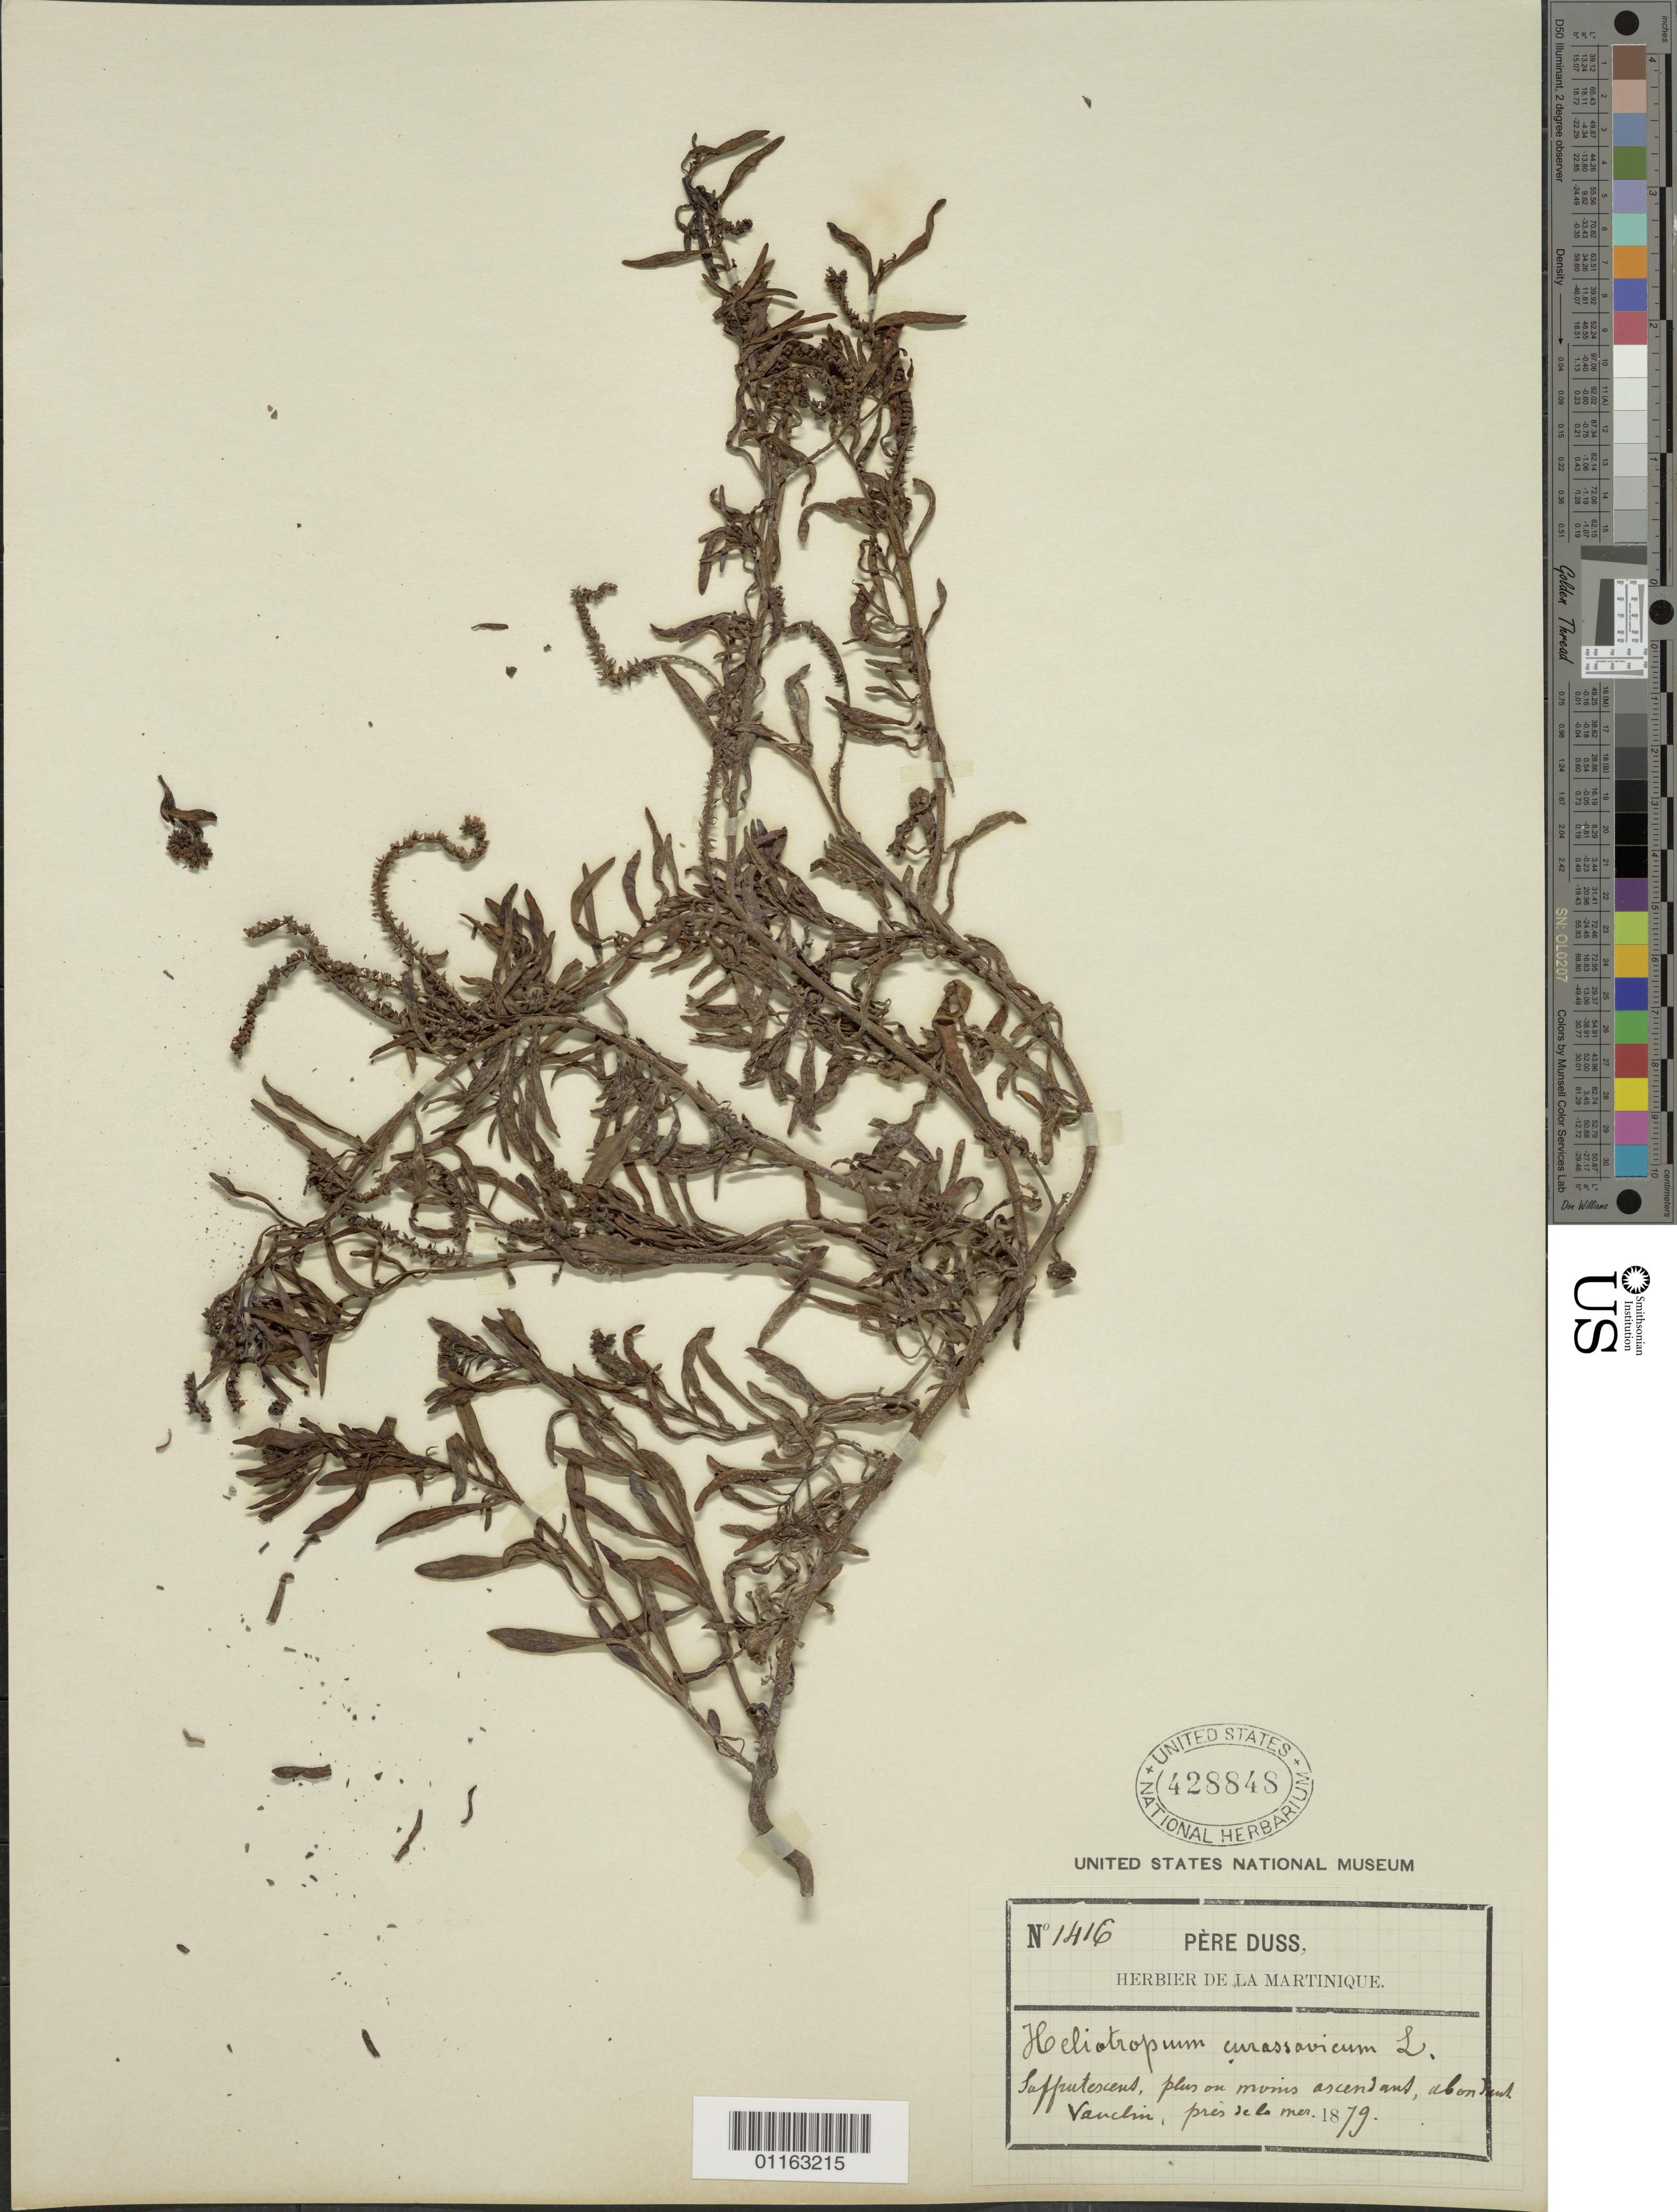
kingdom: Plantae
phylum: Tracheophyta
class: Magnoliopsida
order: Boraginales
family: Heliotropiaceae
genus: Heliotropium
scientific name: Heliotropium curassavicum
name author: L.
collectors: Père Duss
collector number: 1416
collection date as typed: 1879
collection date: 1879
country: Martinique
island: Martinique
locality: Vauchin; pres de la mer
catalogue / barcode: US 428848